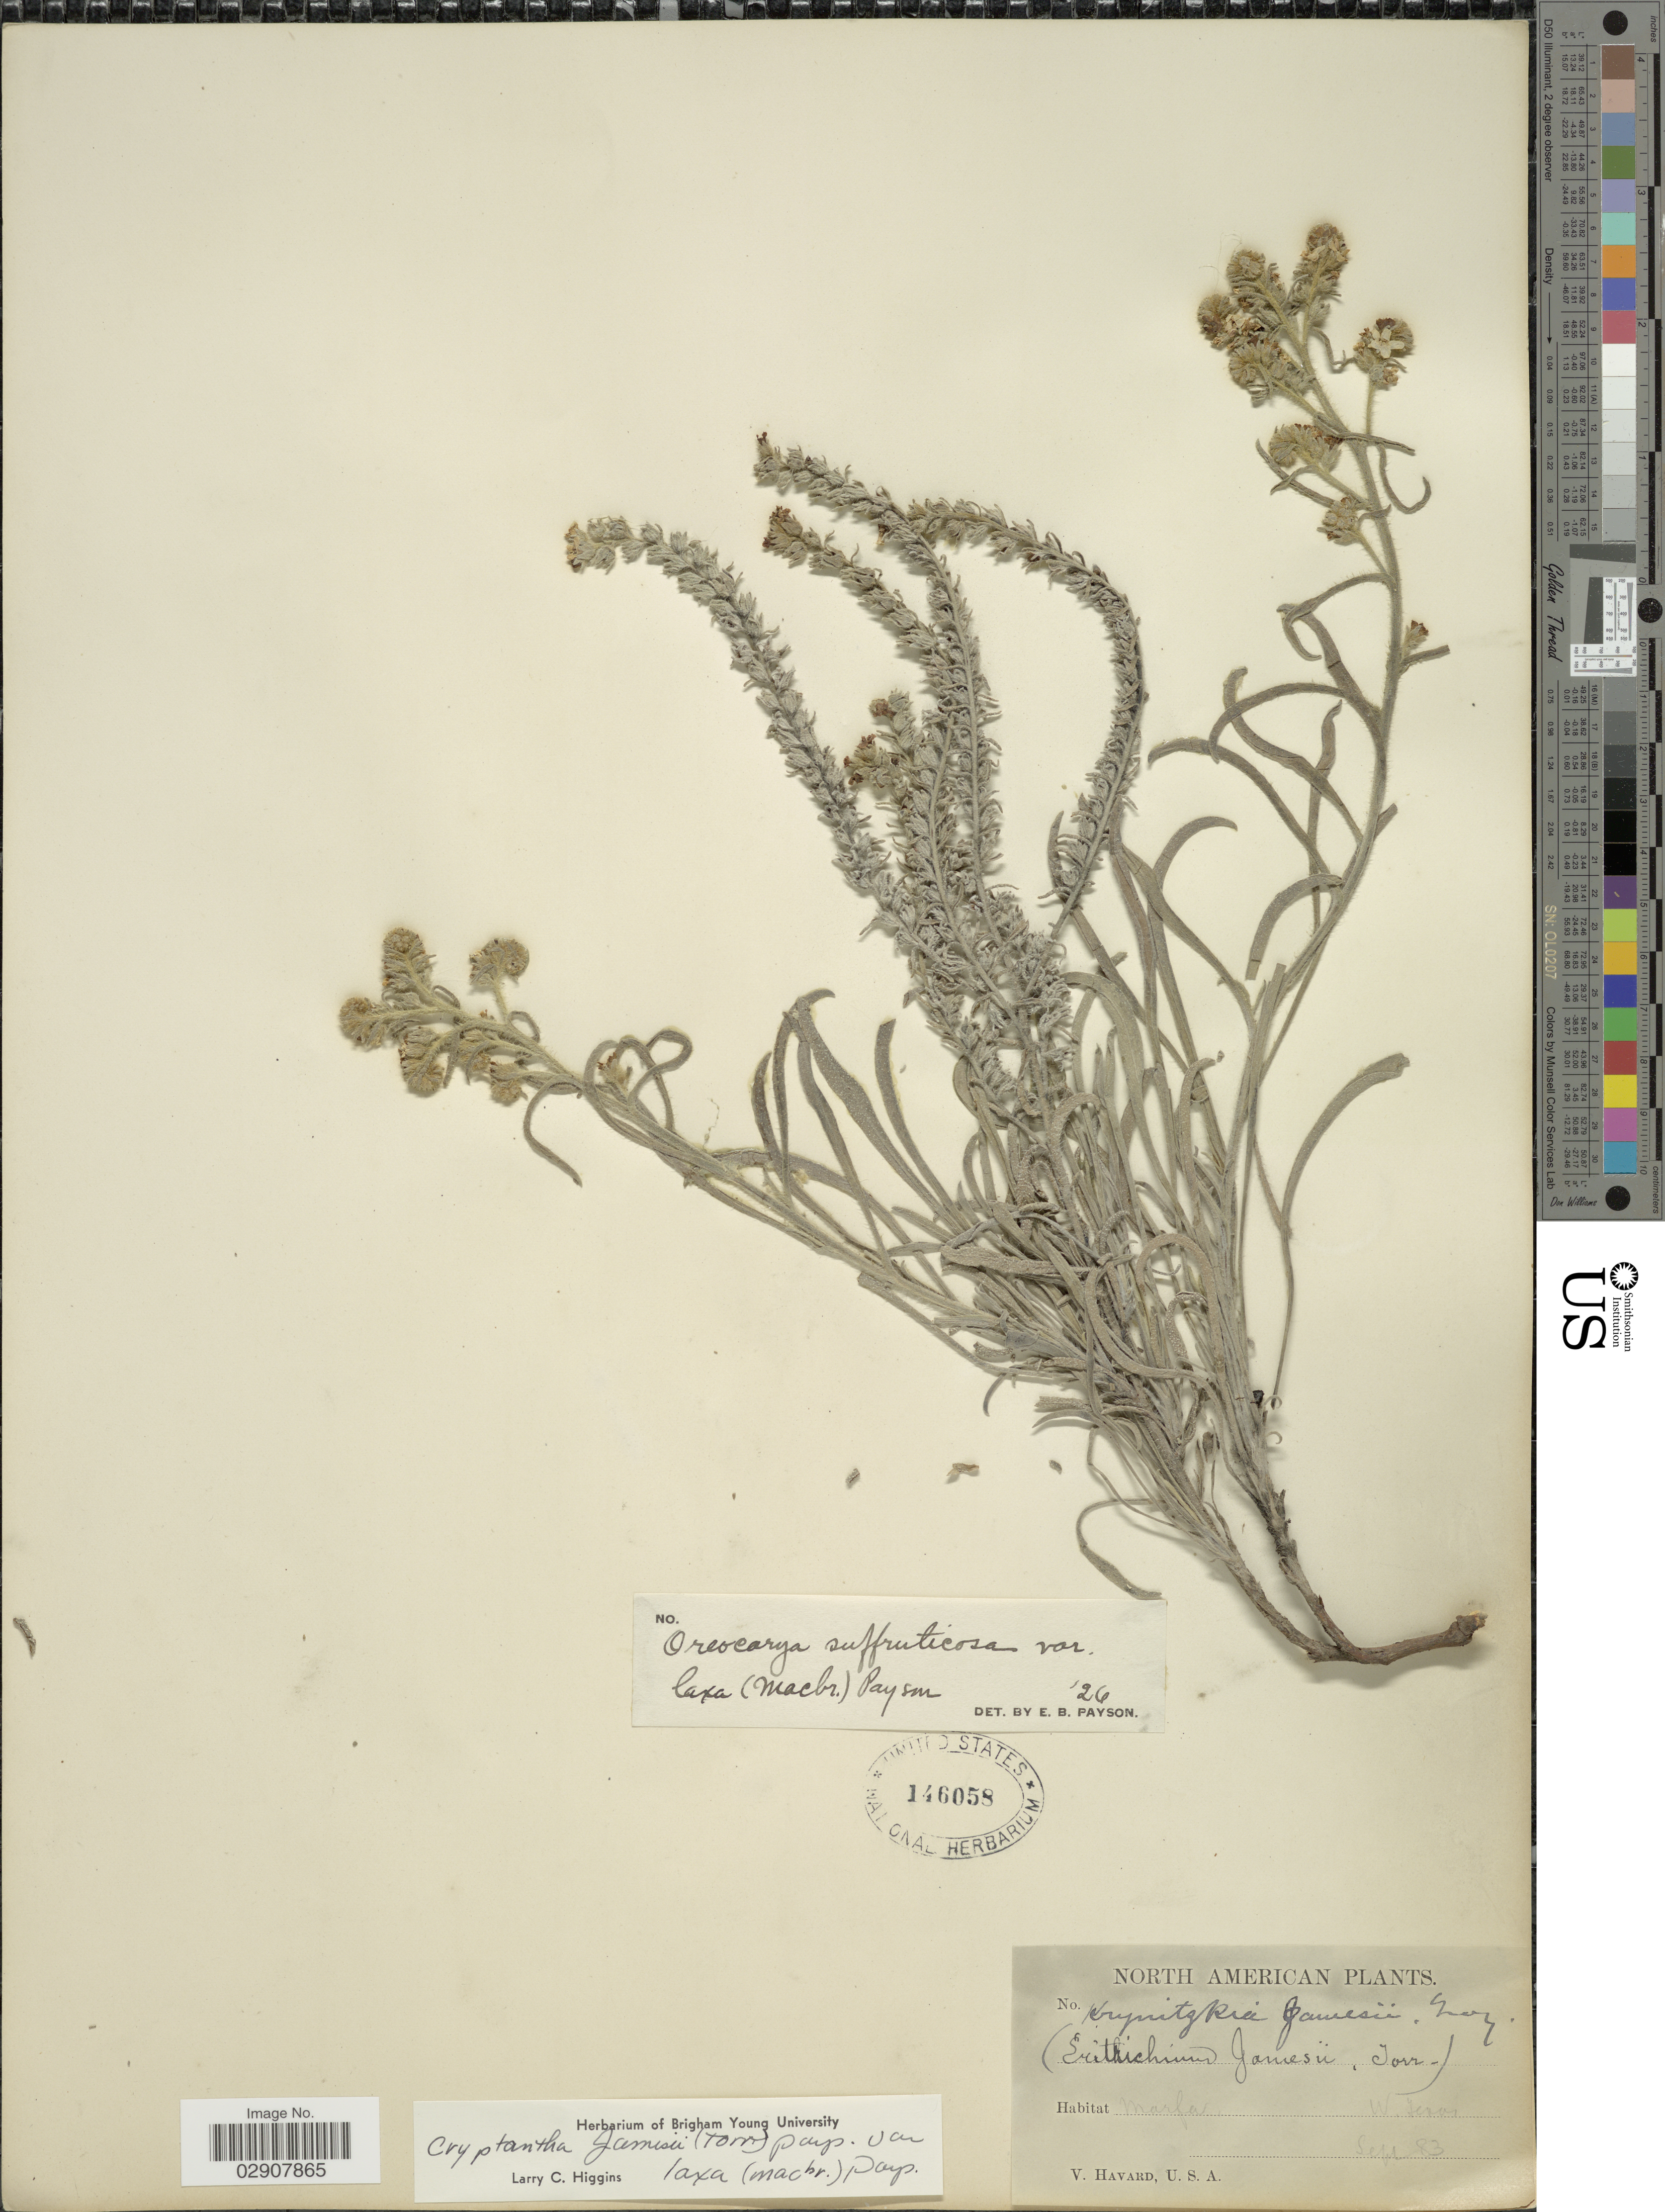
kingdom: Plantae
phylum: Tracheophyta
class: Magnoliopsida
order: Boraginales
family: Boraginaceae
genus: Cryptantha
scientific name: Cryptantha jamesii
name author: (Torr.) Payson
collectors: V. Havard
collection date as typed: Transcribed d/m/y: /9/83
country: United States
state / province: Texas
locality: Marfa. W. Texas. North America.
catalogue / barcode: US 146058